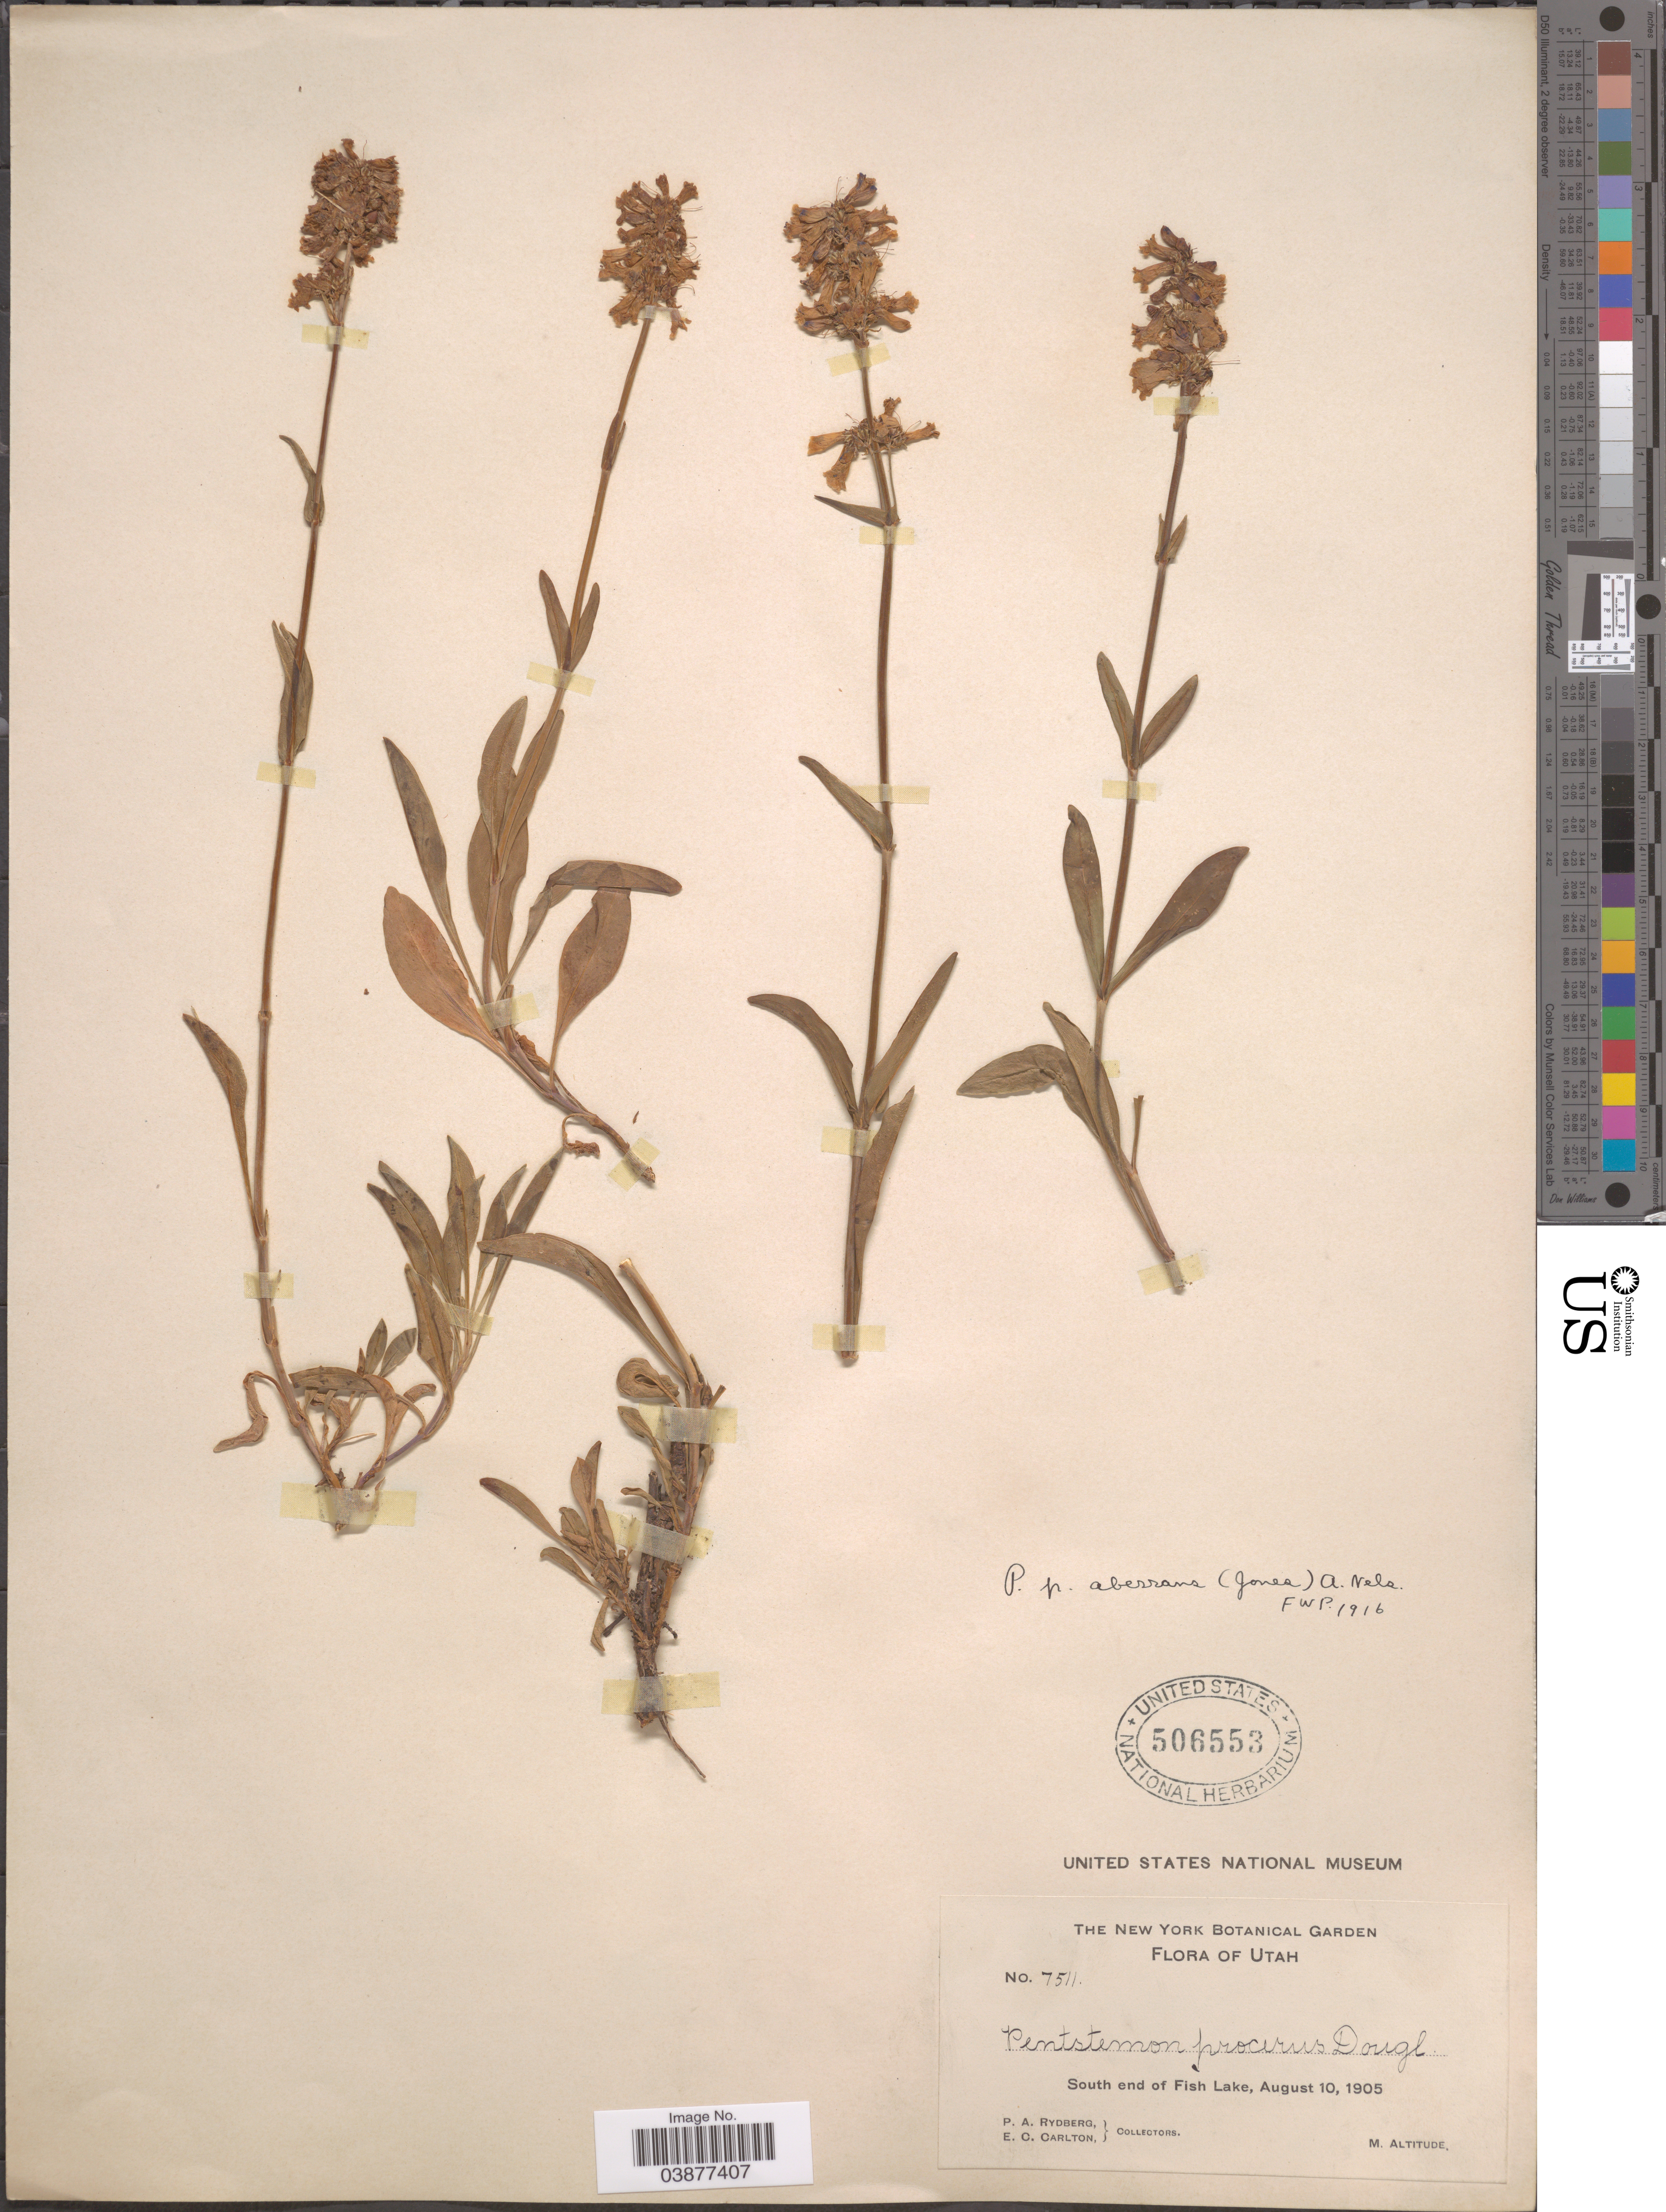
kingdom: Plantae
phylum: Tracheophyta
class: Magnoliopsida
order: Lamiales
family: Plantaginaceae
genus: Penstemon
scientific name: Penstemon procerus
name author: Douglas ex Graham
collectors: P. A. Rydberg & E. Carlton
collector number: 7511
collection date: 1905-08-10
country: United States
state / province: Utah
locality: South end of Fish Lake.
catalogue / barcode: US 506553